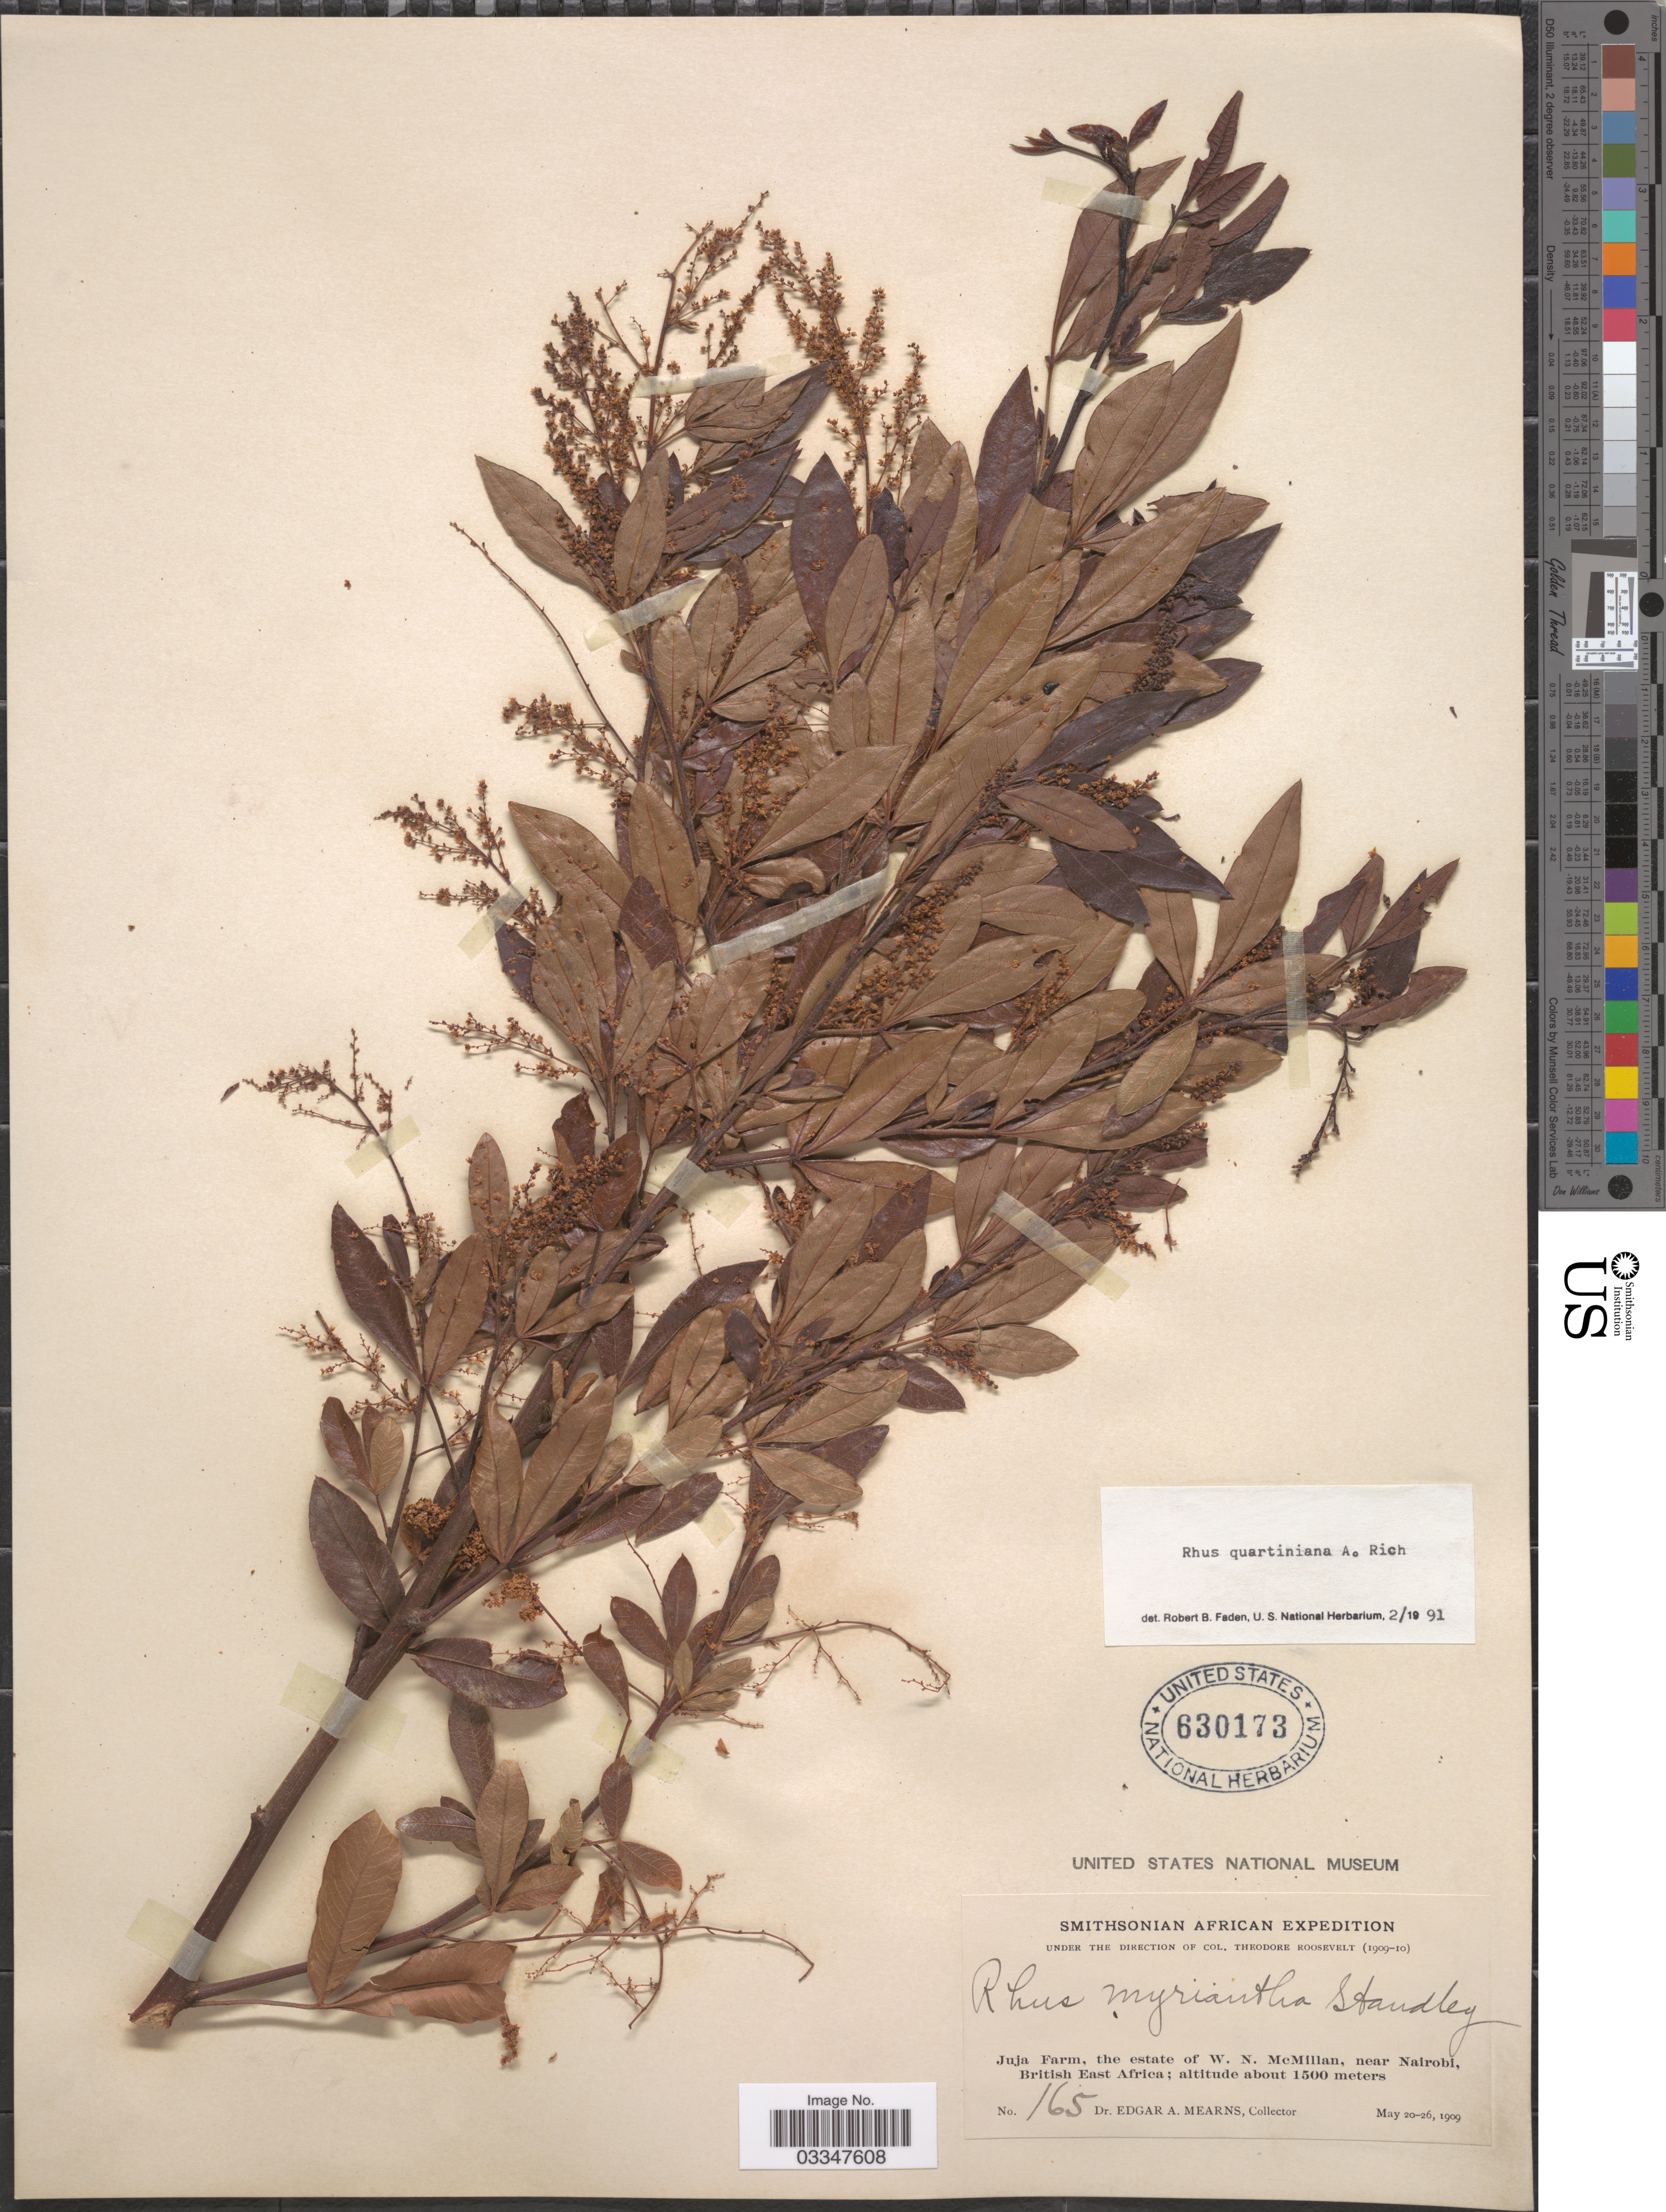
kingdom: Plantae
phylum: Tracheophyta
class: Magnoliopsida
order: Sapindales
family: Anacardiaceae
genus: Rhus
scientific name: Rhus quartiniana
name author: A. Rich.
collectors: E. A. Mearns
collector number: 165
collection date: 1909-05-20/1909-05-26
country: Kenya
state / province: Nairobi Area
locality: Juja Farm, the estate of W. N. McMillan, near Nairobi, British East Africa.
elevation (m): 1500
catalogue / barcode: US 630173